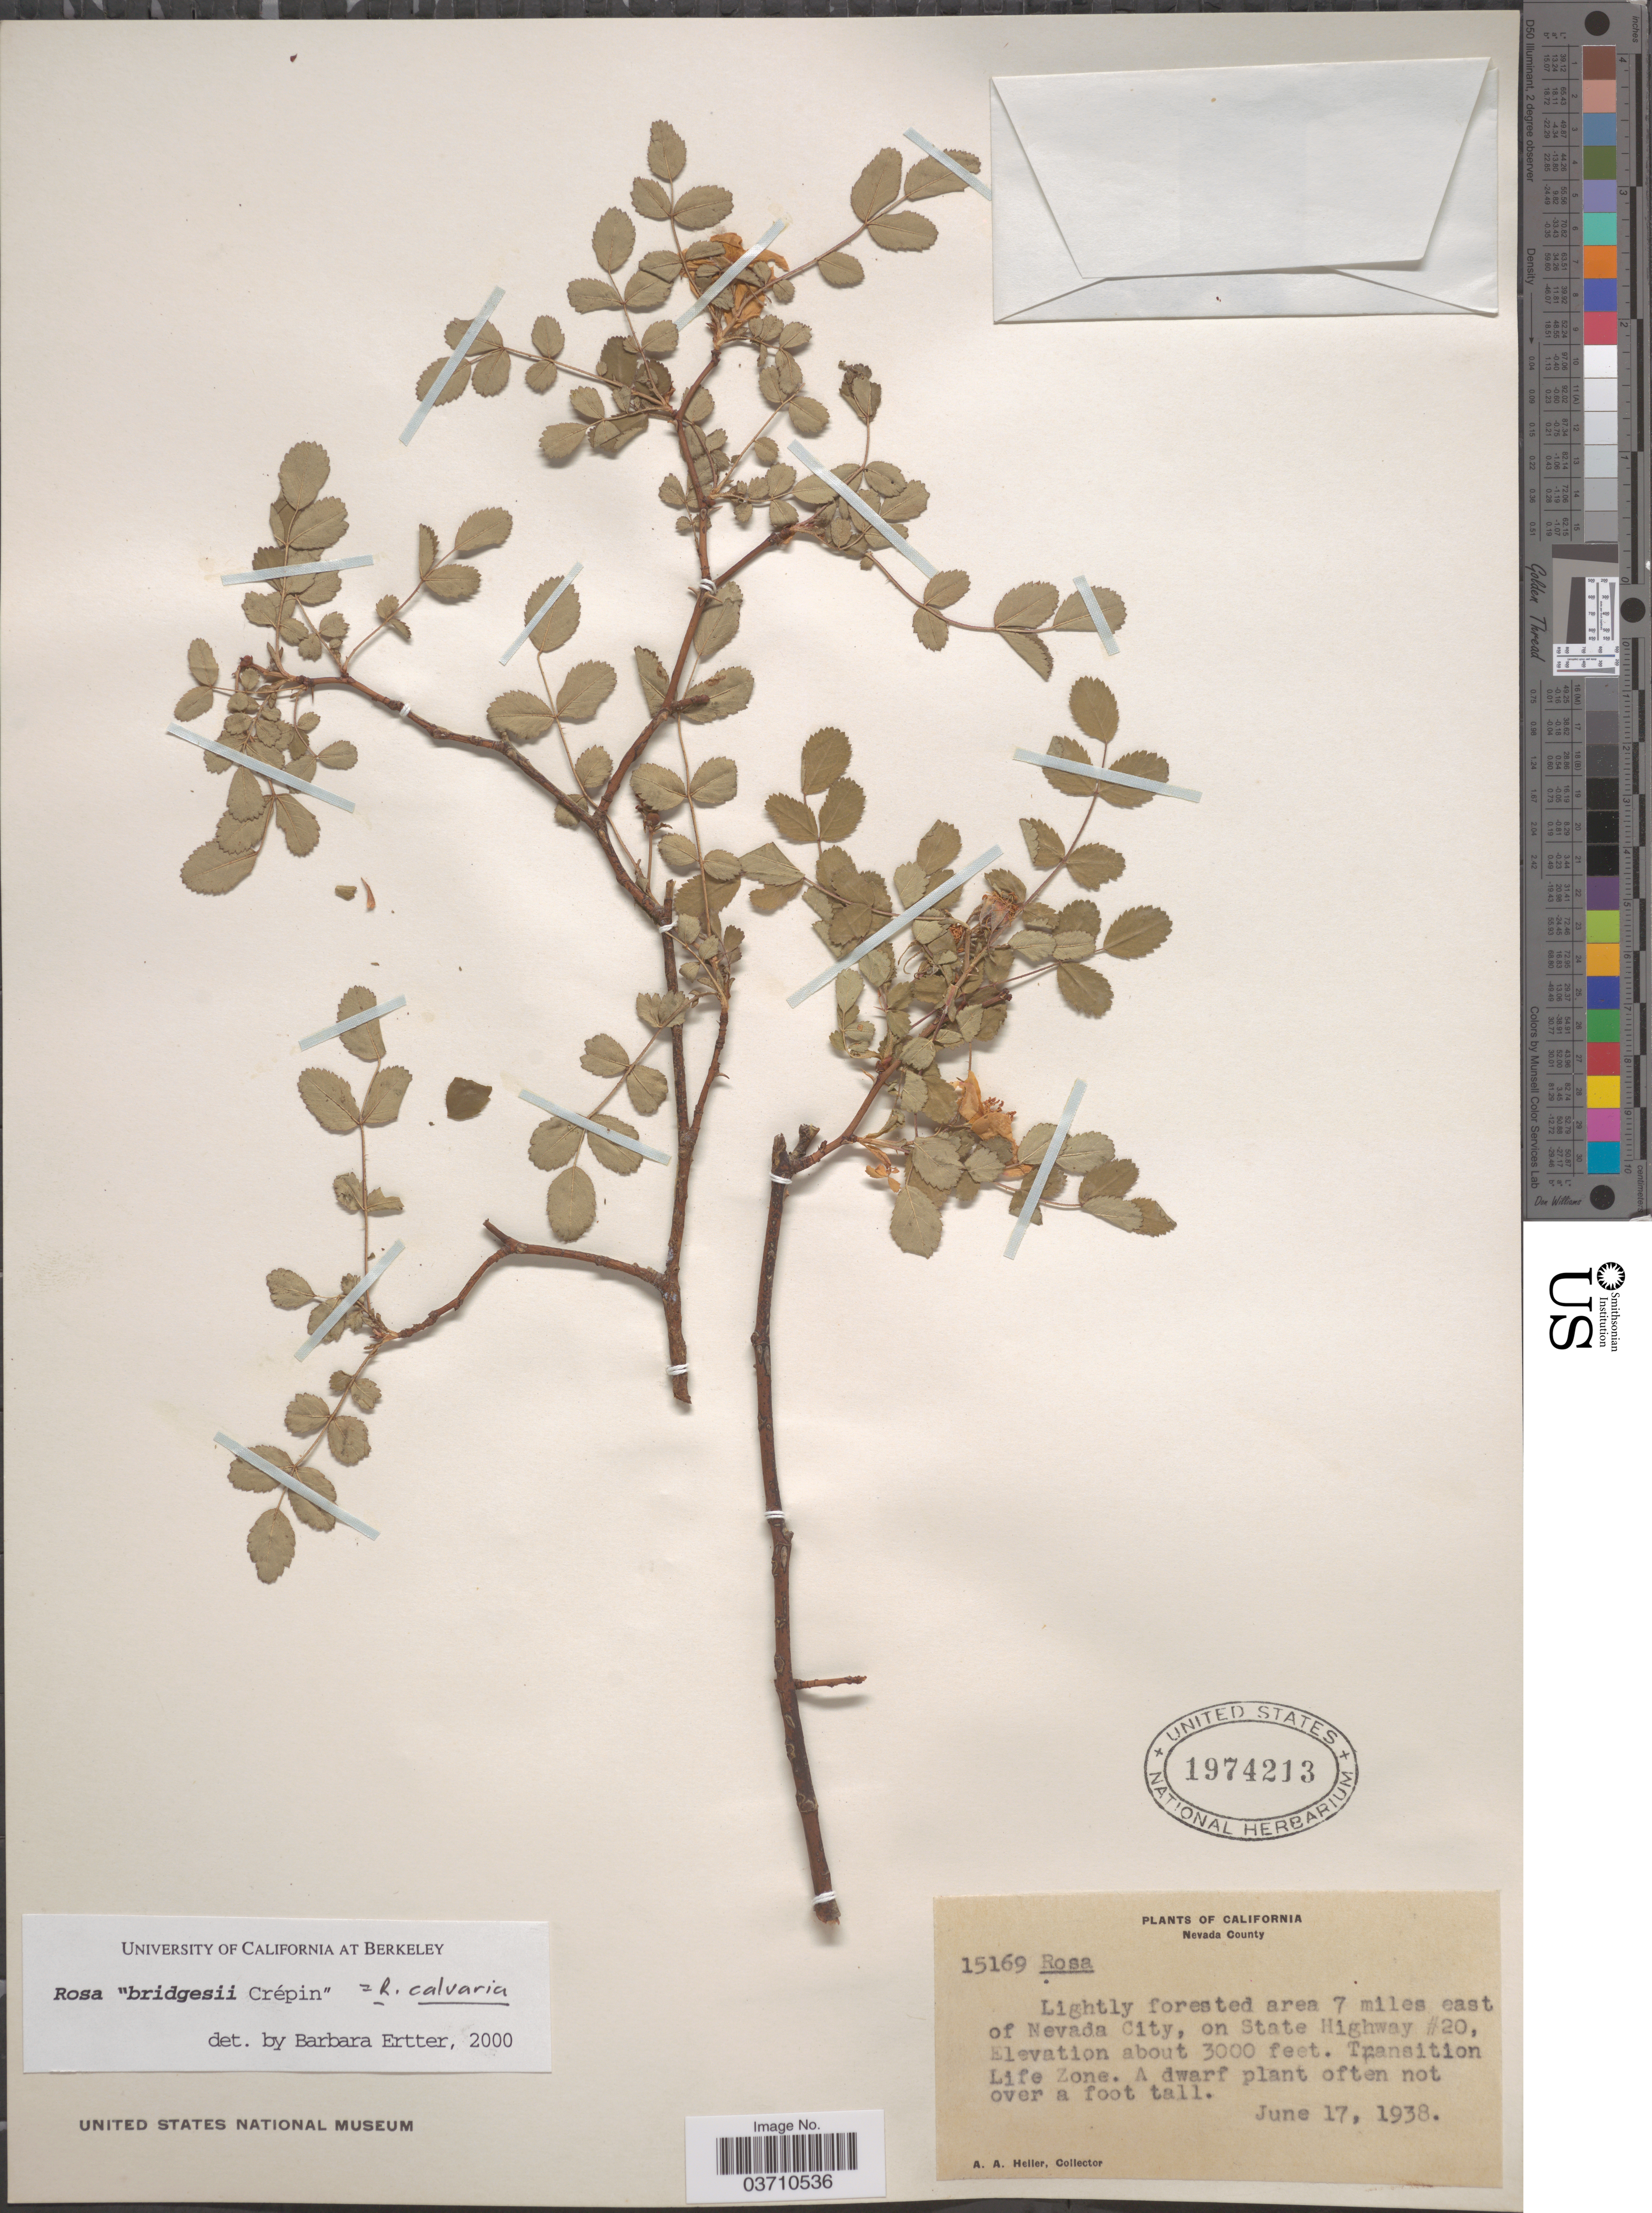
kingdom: Plantae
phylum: Tracheophyta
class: Magnoliopsida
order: Rosales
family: Rosaceae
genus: Rosa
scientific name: Rosa bridgesii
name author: Crép. ex Rydb.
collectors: A. A. Heller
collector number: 15169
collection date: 1938-06-17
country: United States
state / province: California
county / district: Nevada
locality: Nevada County. 7 miles east of Nevada City, on State Highway #20.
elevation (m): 914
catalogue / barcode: US 1974213